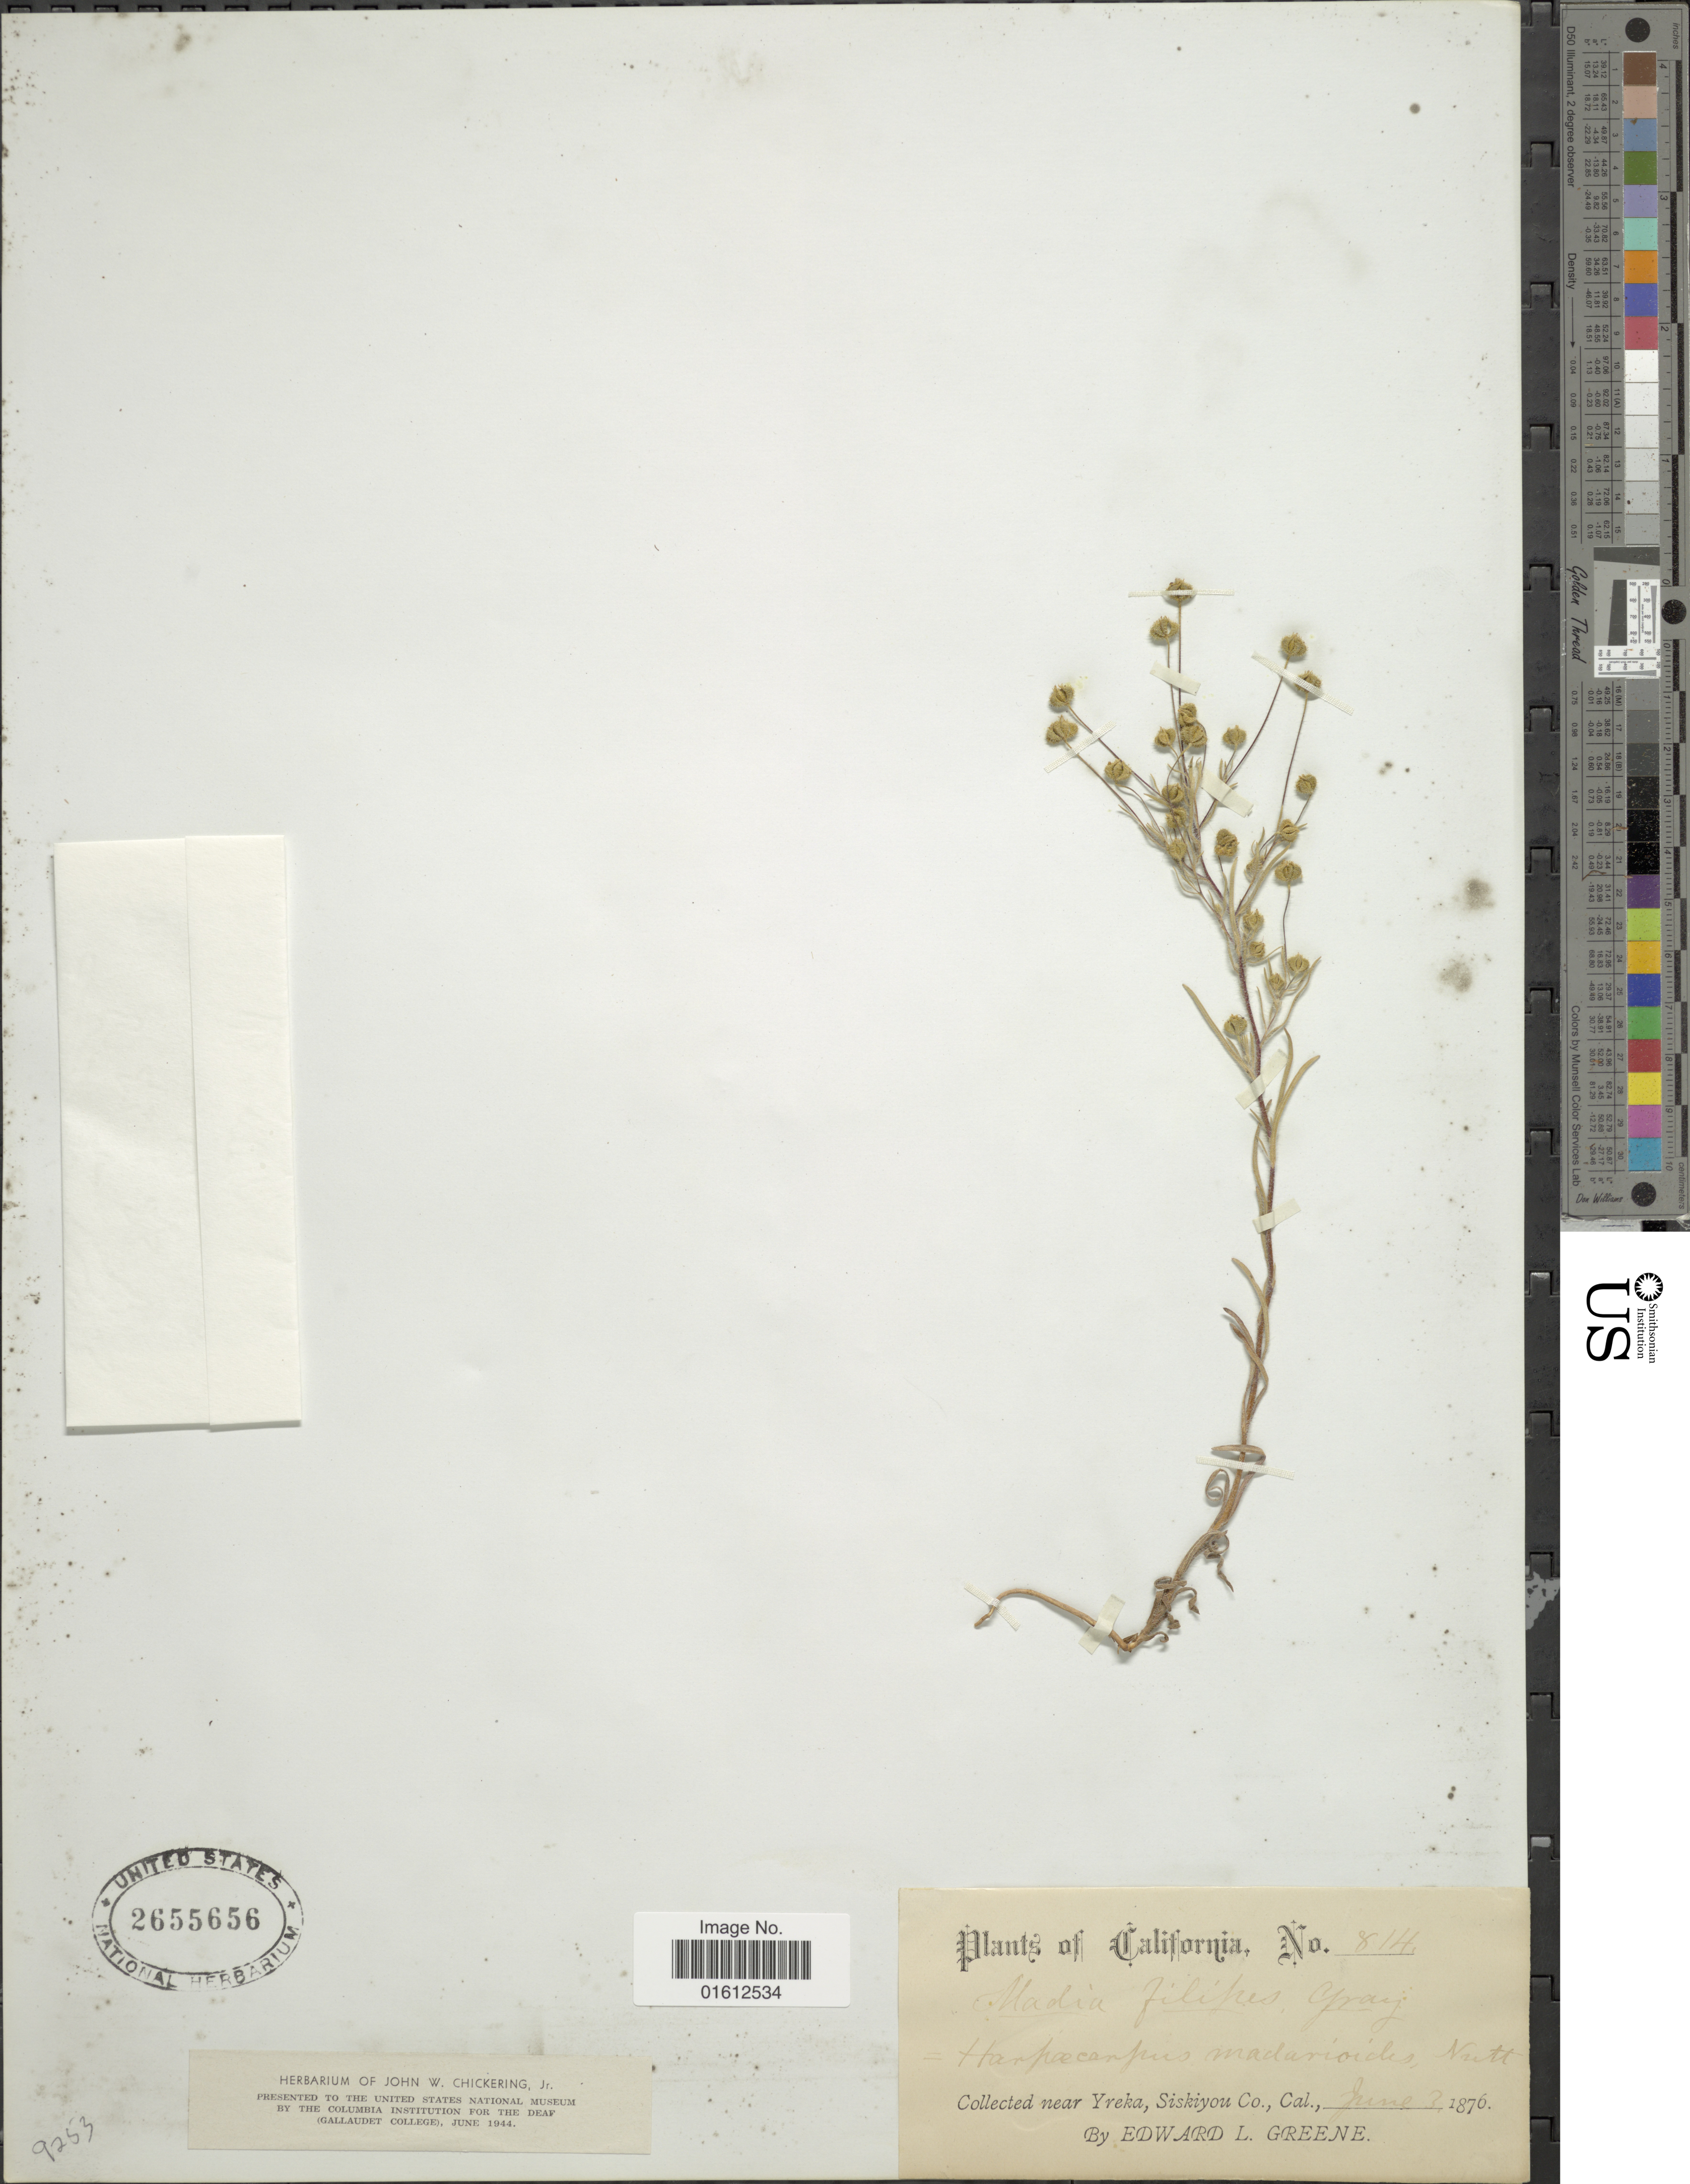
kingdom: Plantae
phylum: Tracheophyta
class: Magnoliopsida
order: Asterales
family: Asteraceae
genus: Madia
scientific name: Madia filipes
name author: A. Gray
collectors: E. L. Greene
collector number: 814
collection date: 1876-06-03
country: United States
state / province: California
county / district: Siskiyou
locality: Yreka, Siskiyou Co.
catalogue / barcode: US 2655656